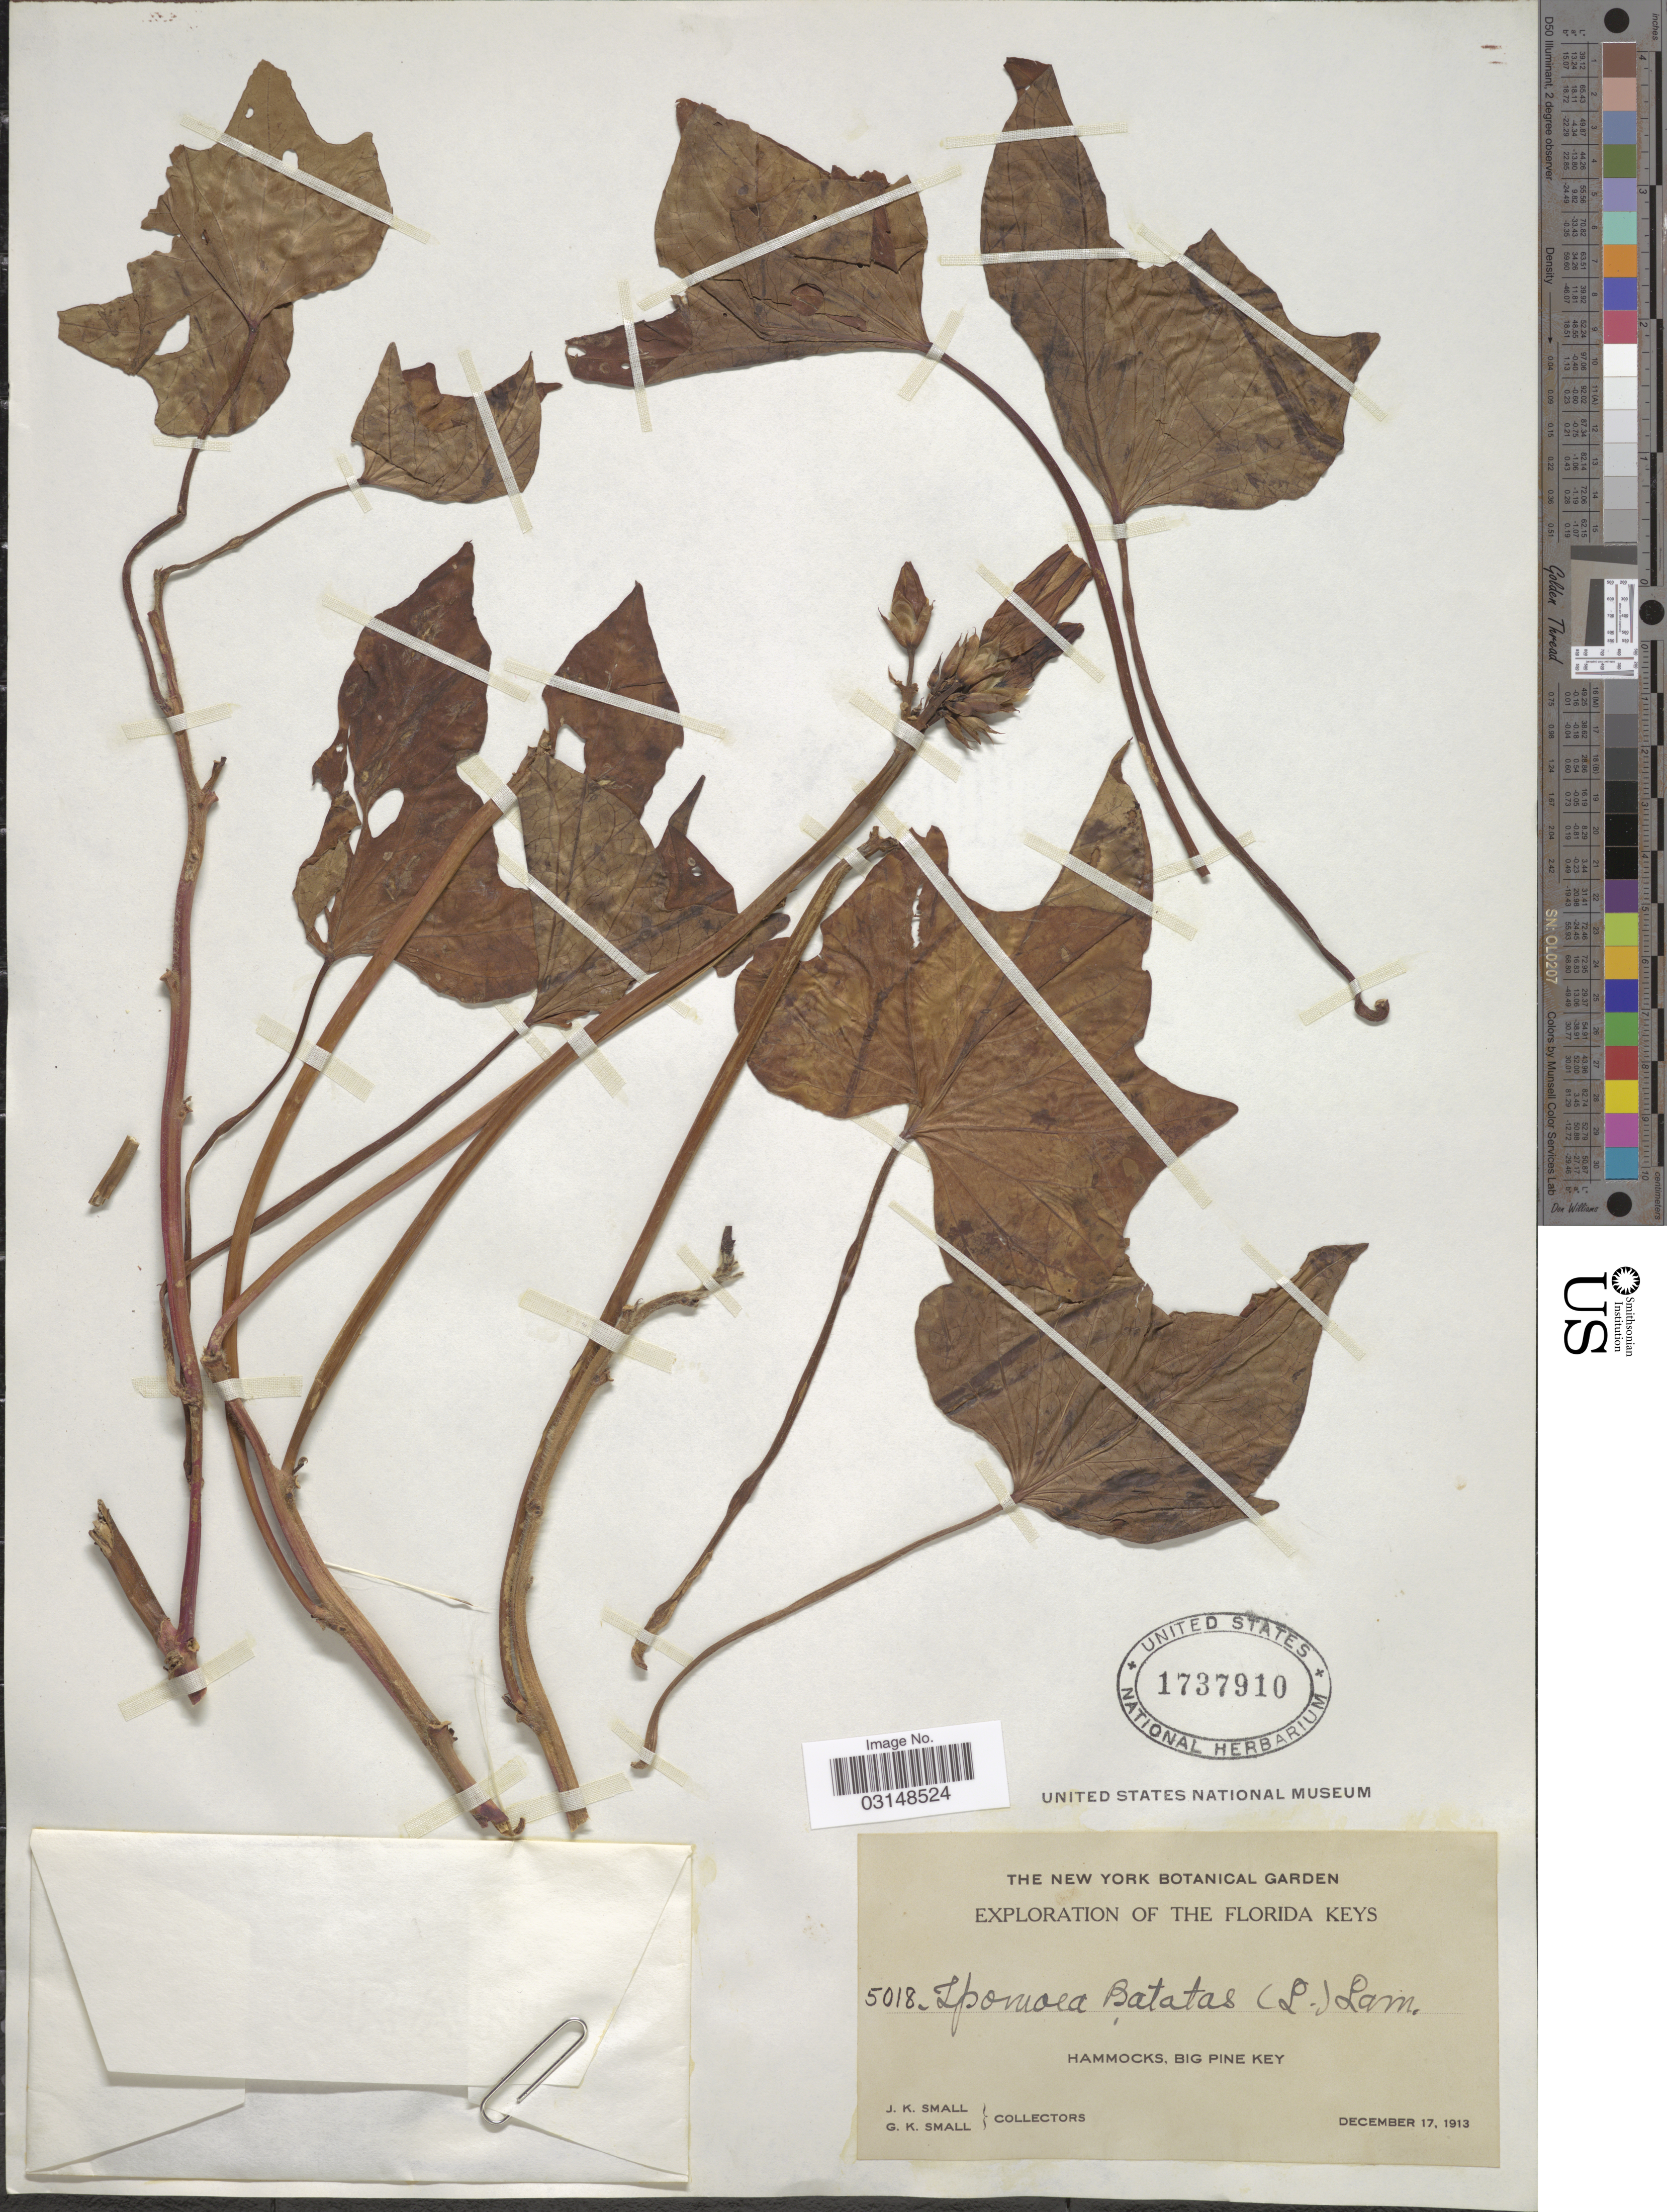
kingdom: Plantae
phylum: Tracheophyta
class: Magnoliopsida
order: Solanales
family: Convolvulaceae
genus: Ipomoea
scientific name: Ipomoea batatas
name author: (L.) Lam.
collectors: J. K. Small & G. K. Small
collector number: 5018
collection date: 1913-12-17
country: United States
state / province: Florida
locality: The Florida Keys, Hammocks, Big Pine Key.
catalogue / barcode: US 1737910